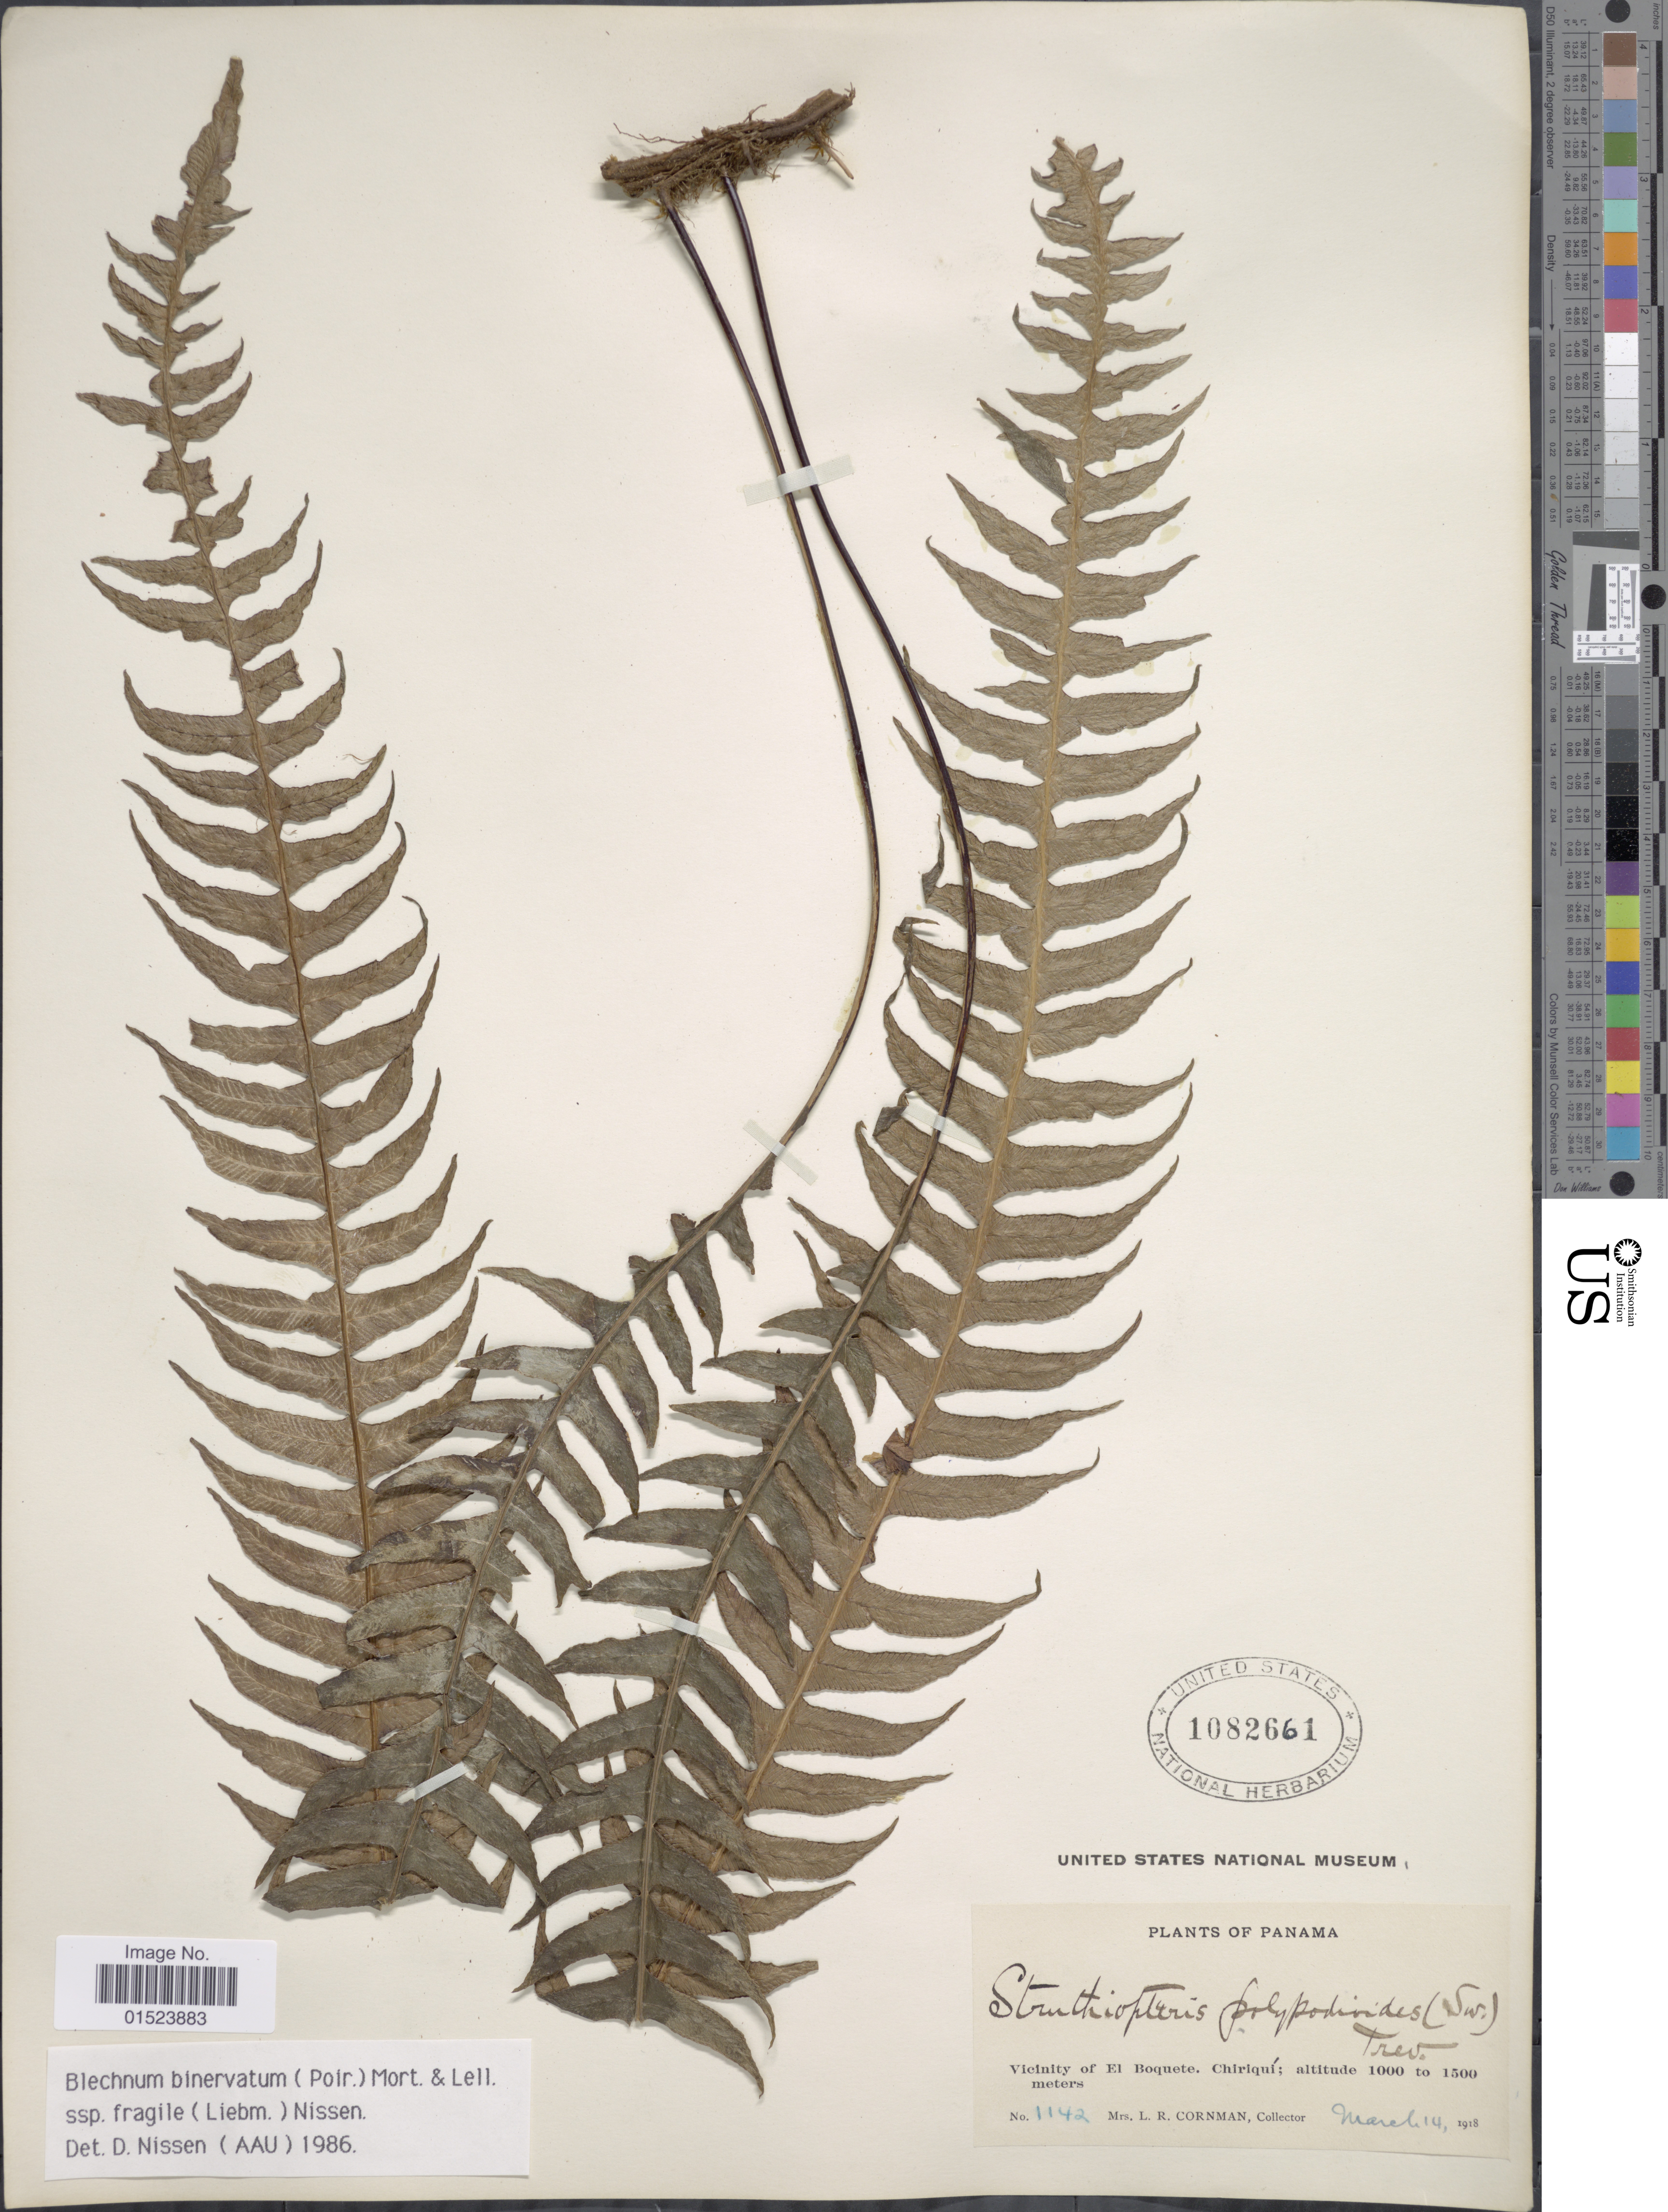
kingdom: Plantae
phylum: Tracheophyta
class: Polypodiopsida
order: Polypodiales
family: Blechnaceae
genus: Blechnum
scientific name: Blechnum fragile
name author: (Liebm.) C.V. Morton & Lellinger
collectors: L. Cornman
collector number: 1142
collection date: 1918-03-14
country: Panama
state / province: Chiriqui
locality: Vicinity of El Boquete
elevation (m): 1000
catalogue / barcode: US 1082661